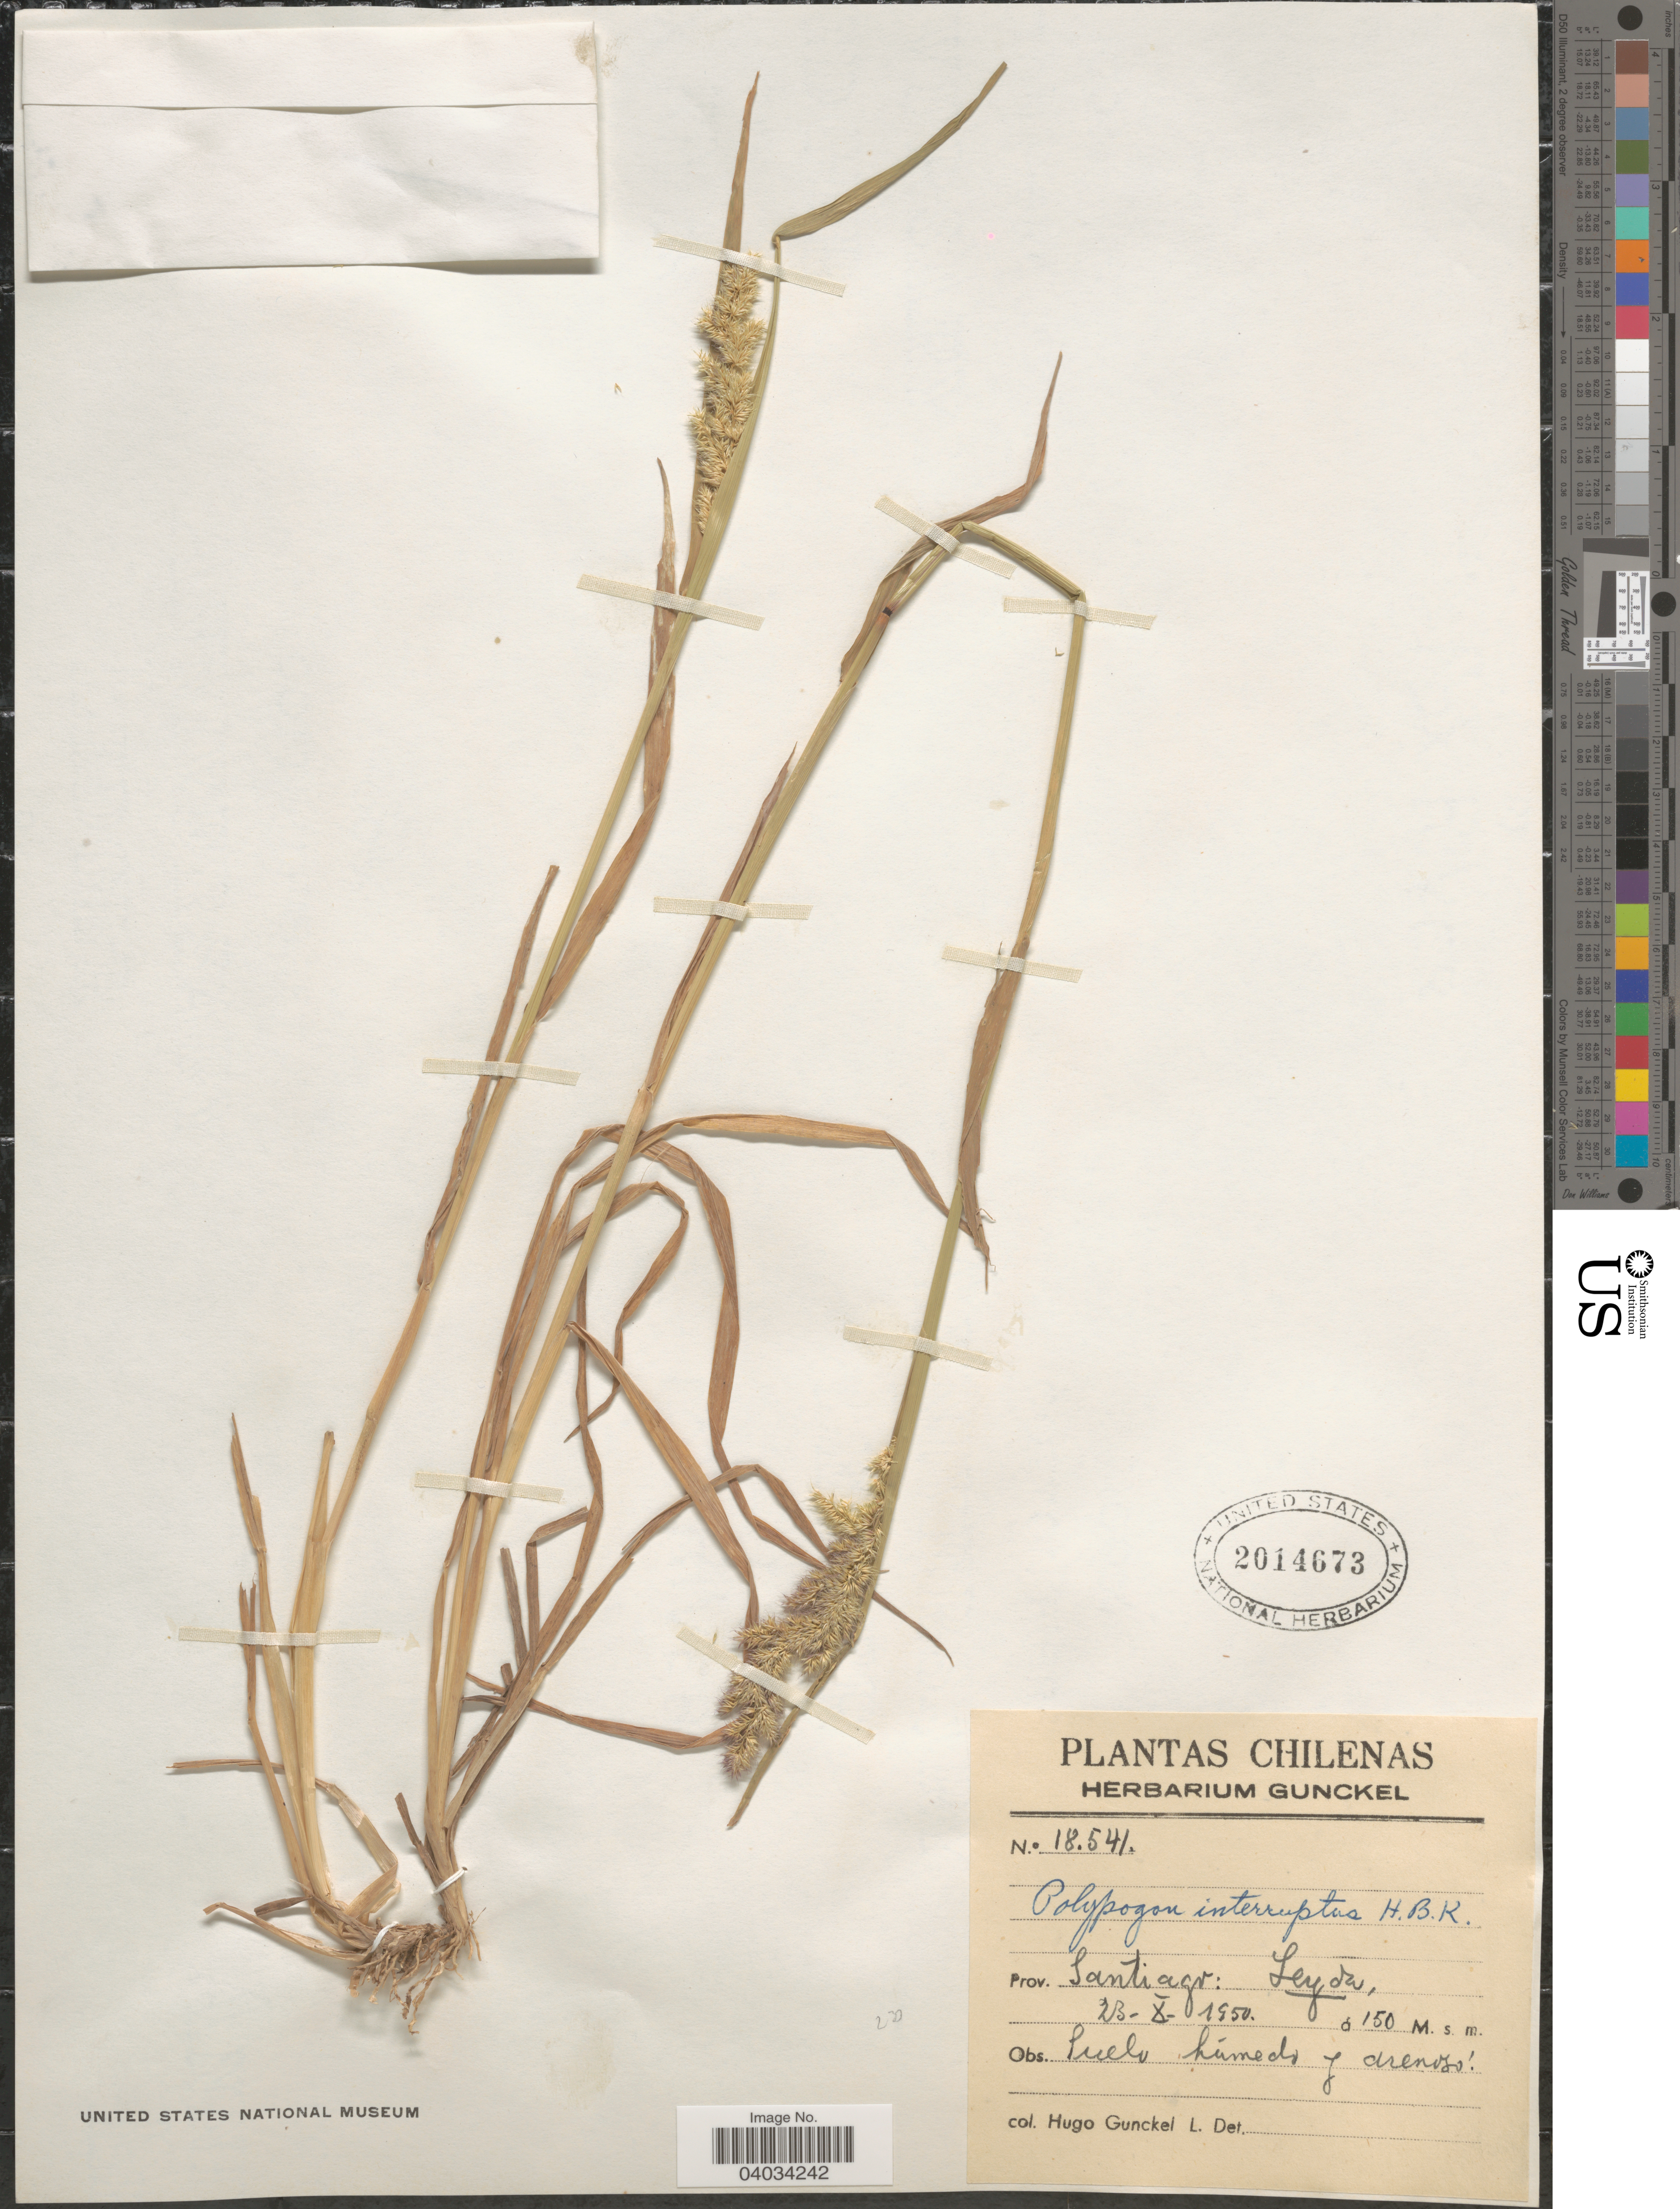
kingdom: Plantae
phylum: Tracheophyta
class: Liliopsida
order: Poales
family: Poaceae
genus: Polypogon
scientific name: Polypogon interruptus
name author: Kunth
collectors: H. Gunckel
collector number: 18541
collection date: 1950-10-23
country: Chile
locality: Prov. Santiago: Leyda.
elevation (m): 150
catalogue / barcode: US 2014673